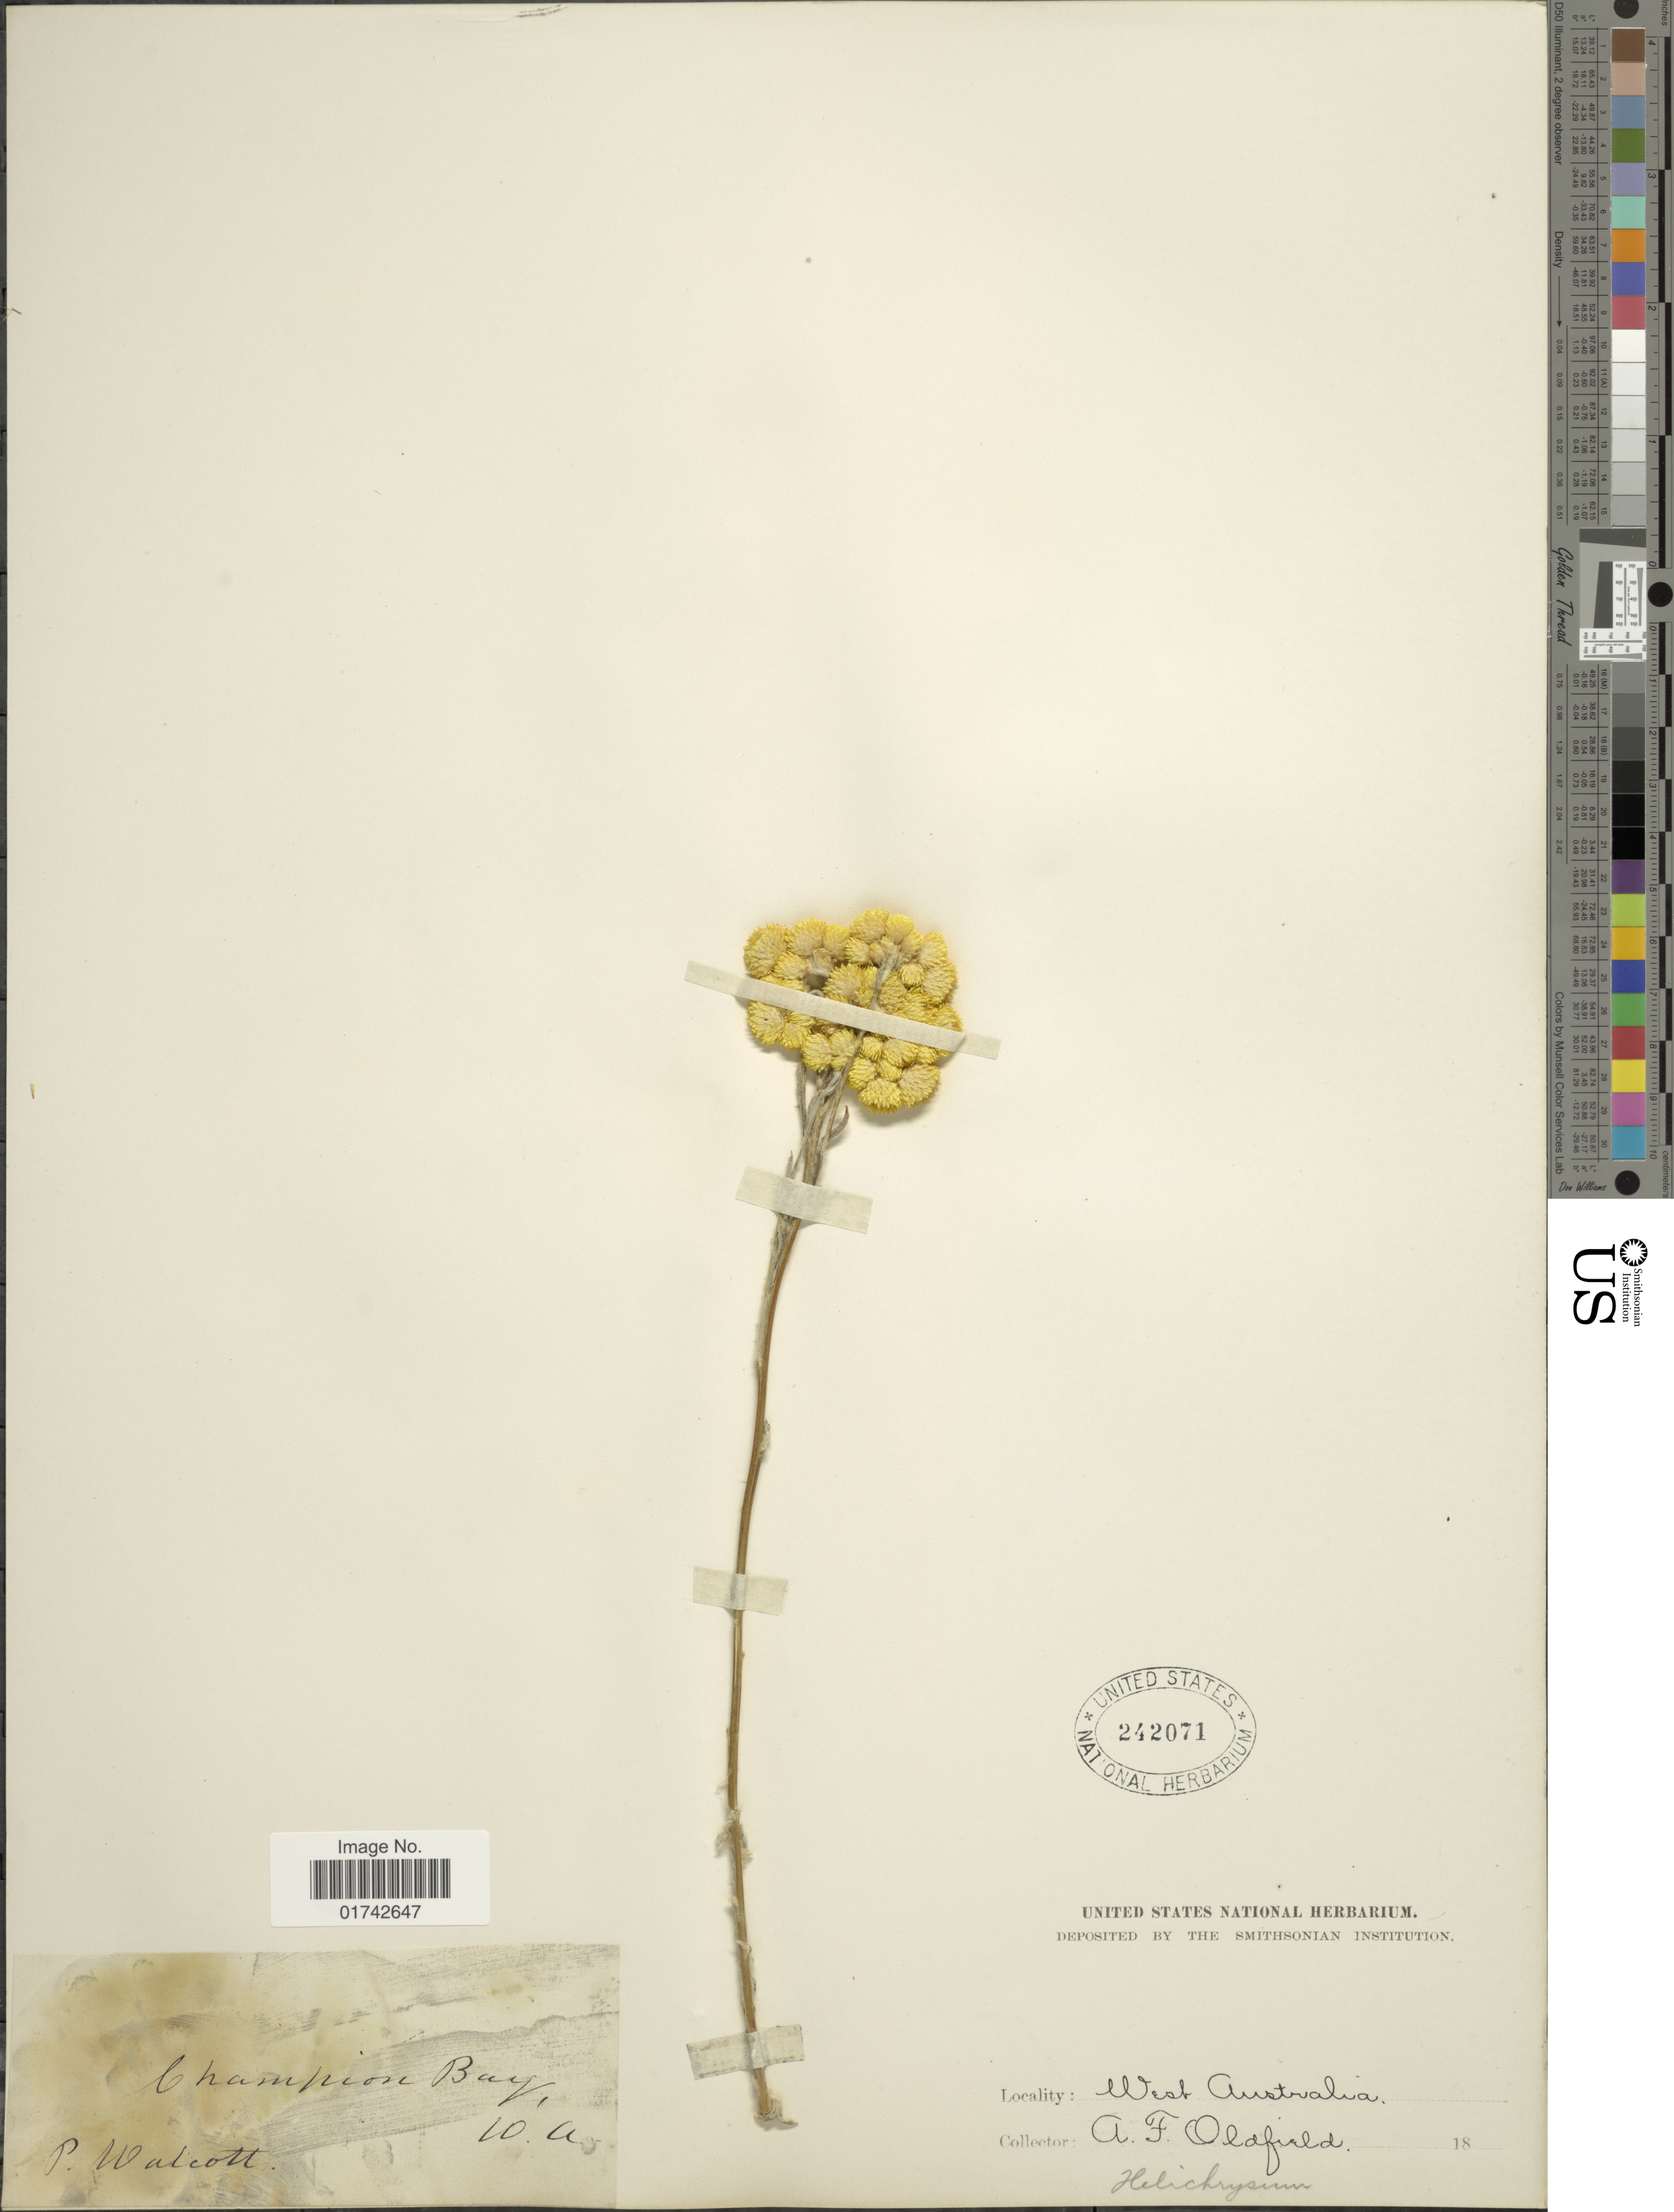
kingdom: Plantae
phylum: Tracheophyta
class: Magnoliopsida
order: Asterales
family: Asteraceae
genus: Helichrysum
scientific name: Helichrysum sp.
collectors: A. Oldfield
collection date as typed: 18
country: Australia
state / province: Western Australia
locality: Champion Bay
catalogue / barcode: US 242071